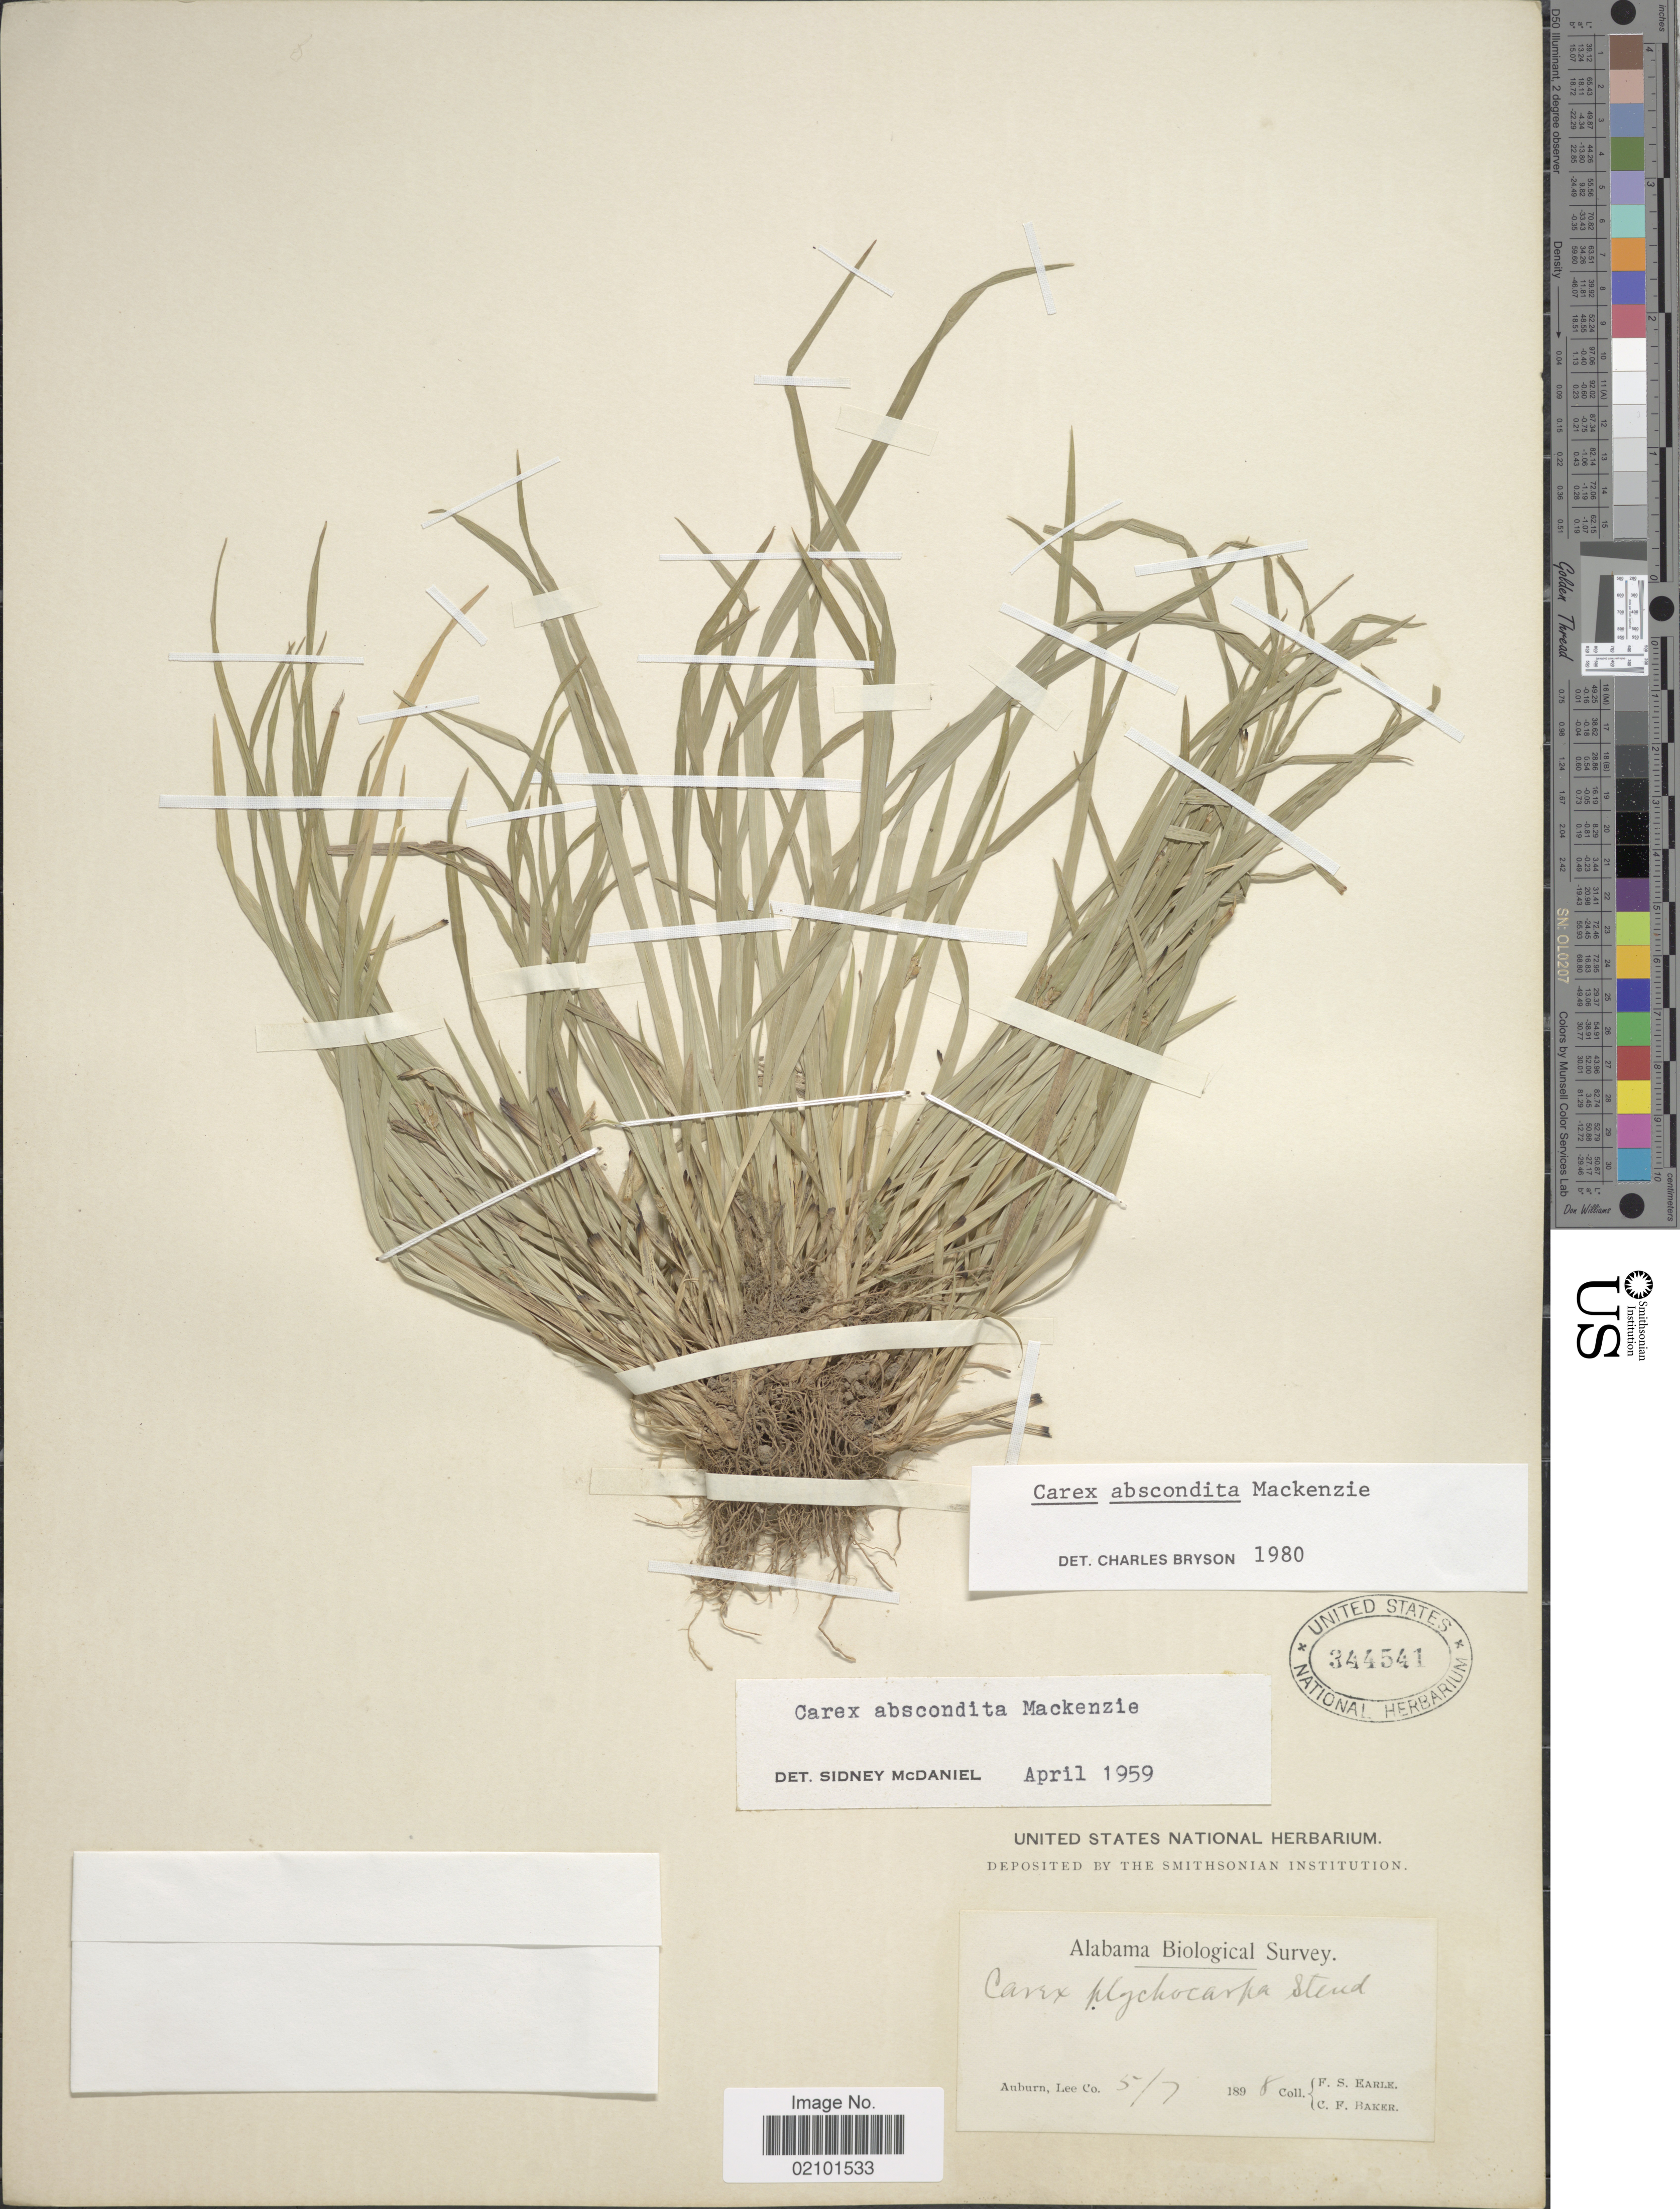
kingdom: Plantae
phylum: Tracheophyta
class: Liliopsida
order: Poales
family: Cyperaceae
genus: Carex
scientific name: Carex abscondita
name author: Mack.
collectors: F. S. Earle & C. F. Baker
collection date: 1898-07-05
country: United States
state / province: Alabama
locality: Auburn, Lee Co.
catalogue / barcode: US 344541